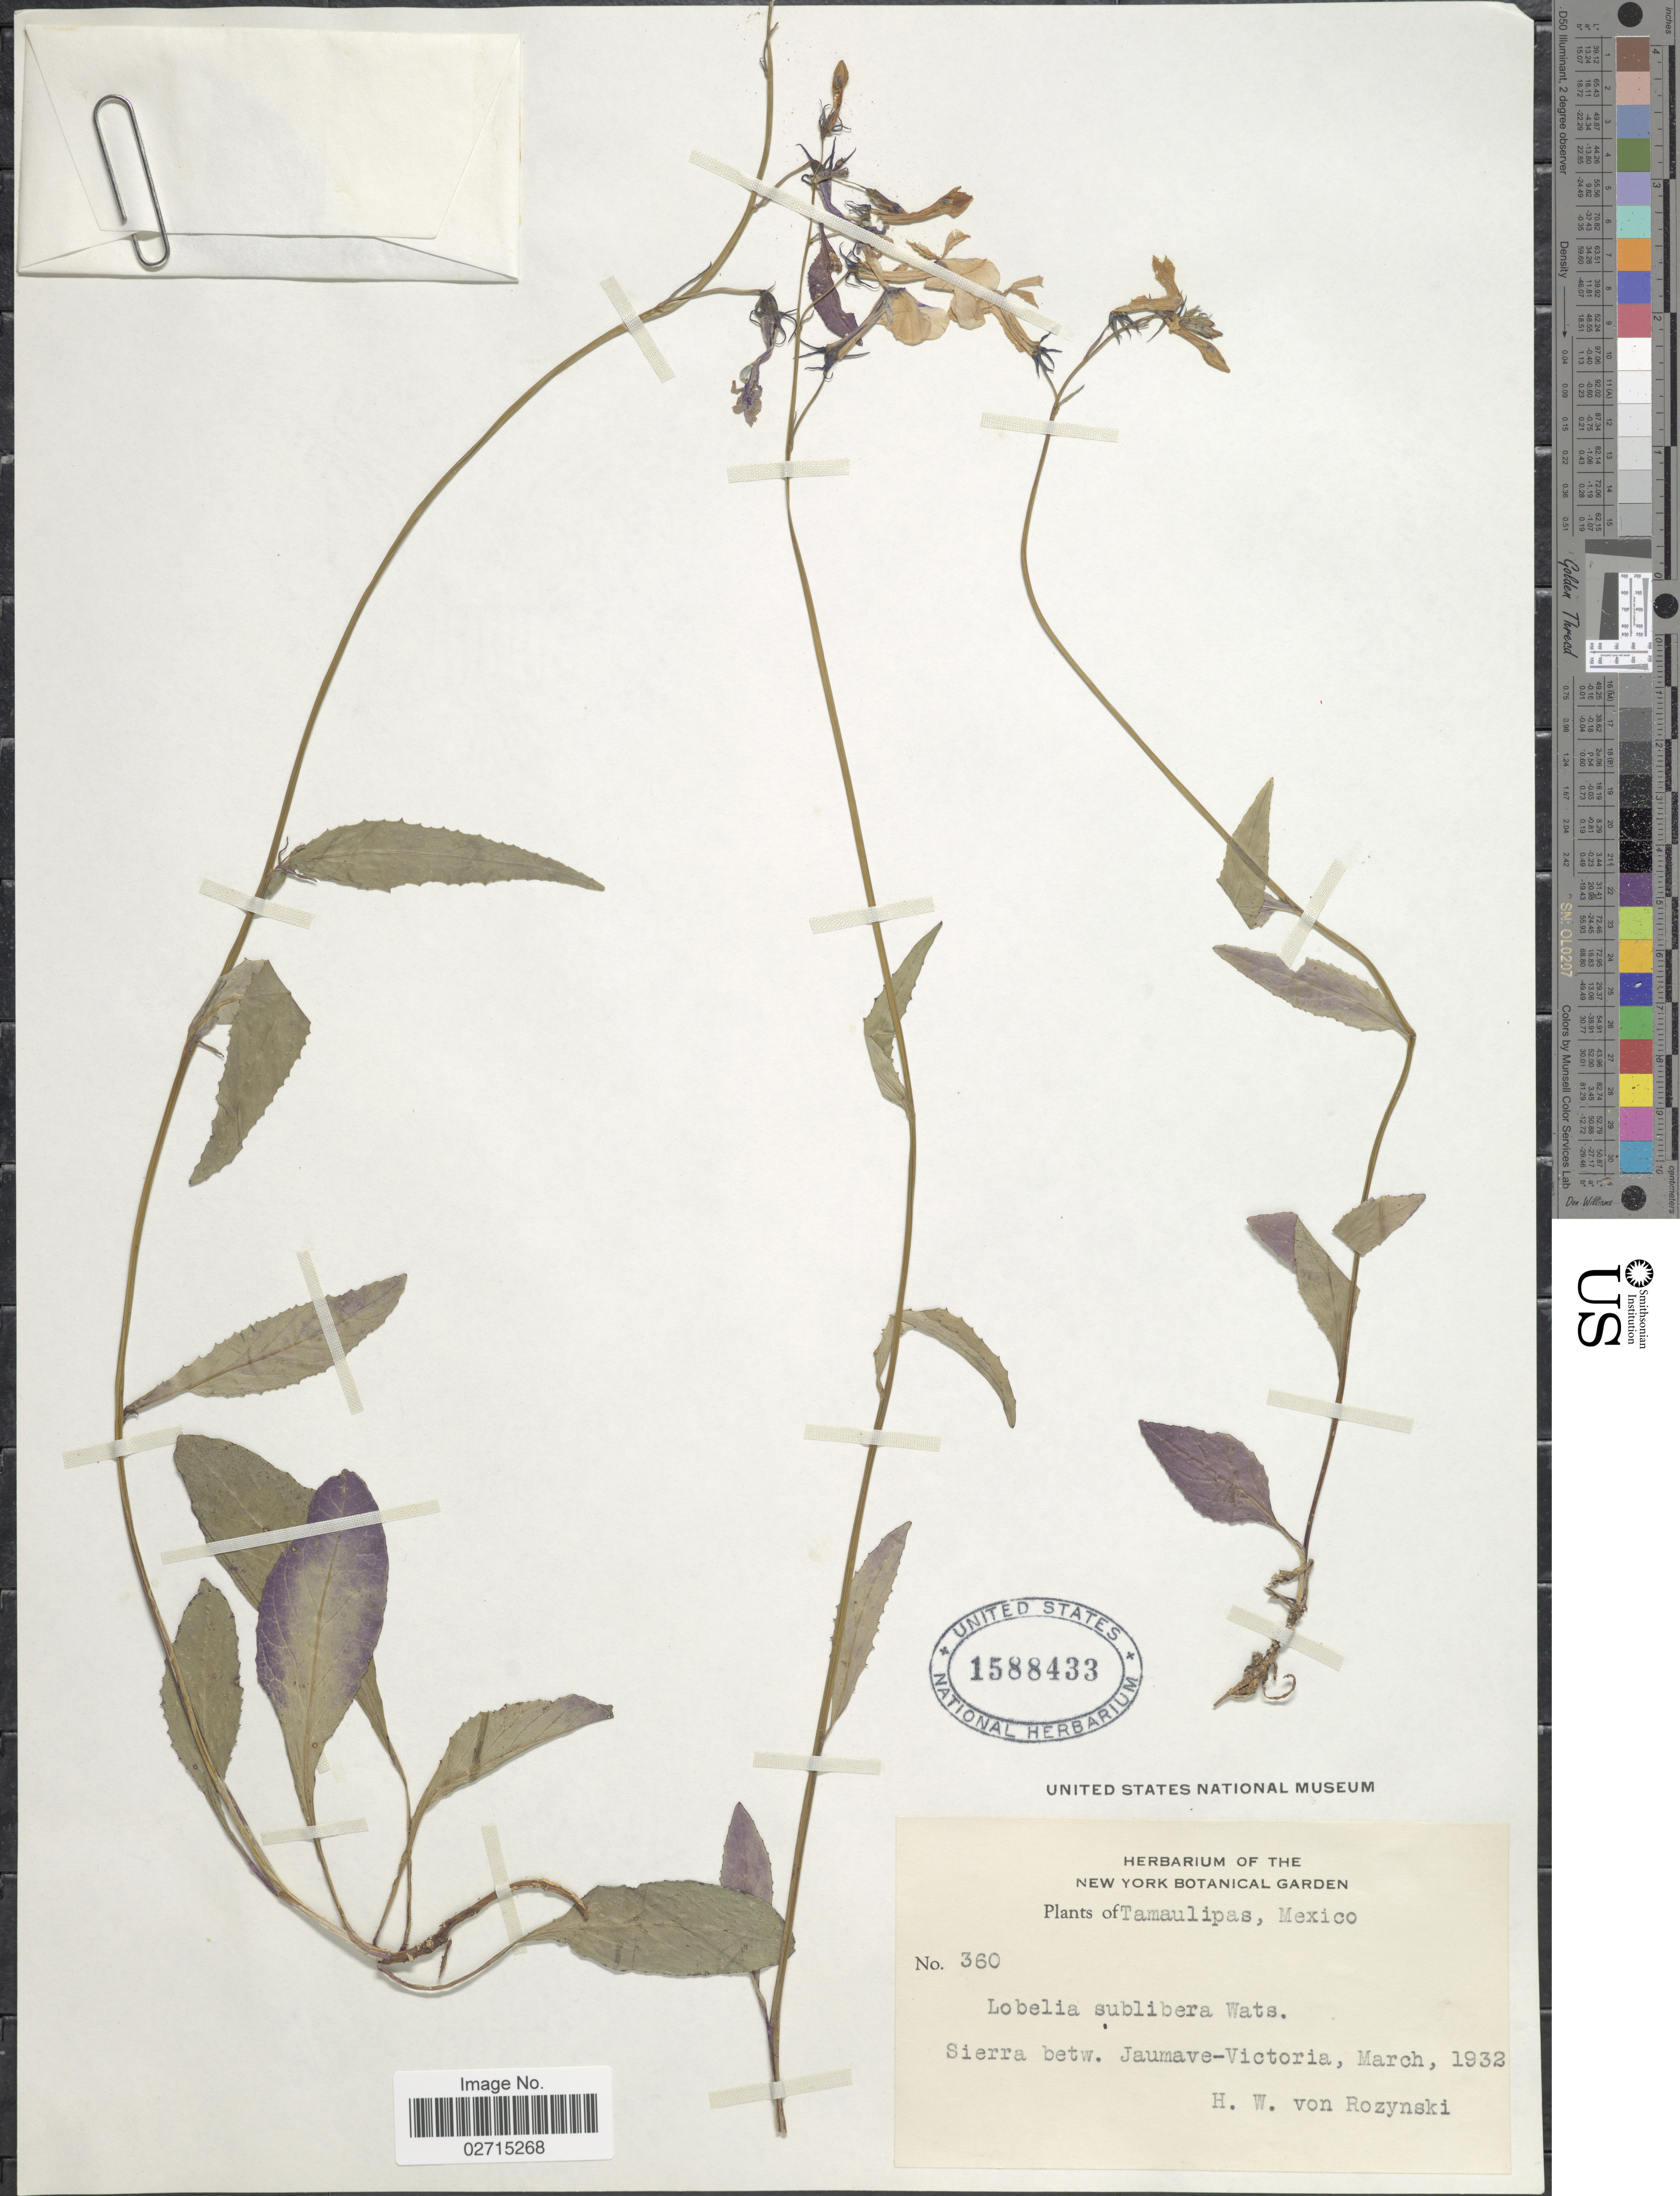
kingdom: Plantae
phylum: Tracheophyta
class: Magnoliopsida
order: Asterales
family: Campanulaceae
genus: Lobelia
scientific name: Lobelia sublibera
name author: S. Watson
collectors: H. von Rozynski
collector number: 360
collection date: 1932-03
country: Mexico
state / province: Tamaulipas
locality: Sierra betw. Jaumave-Victoria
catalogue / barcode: US 1588433